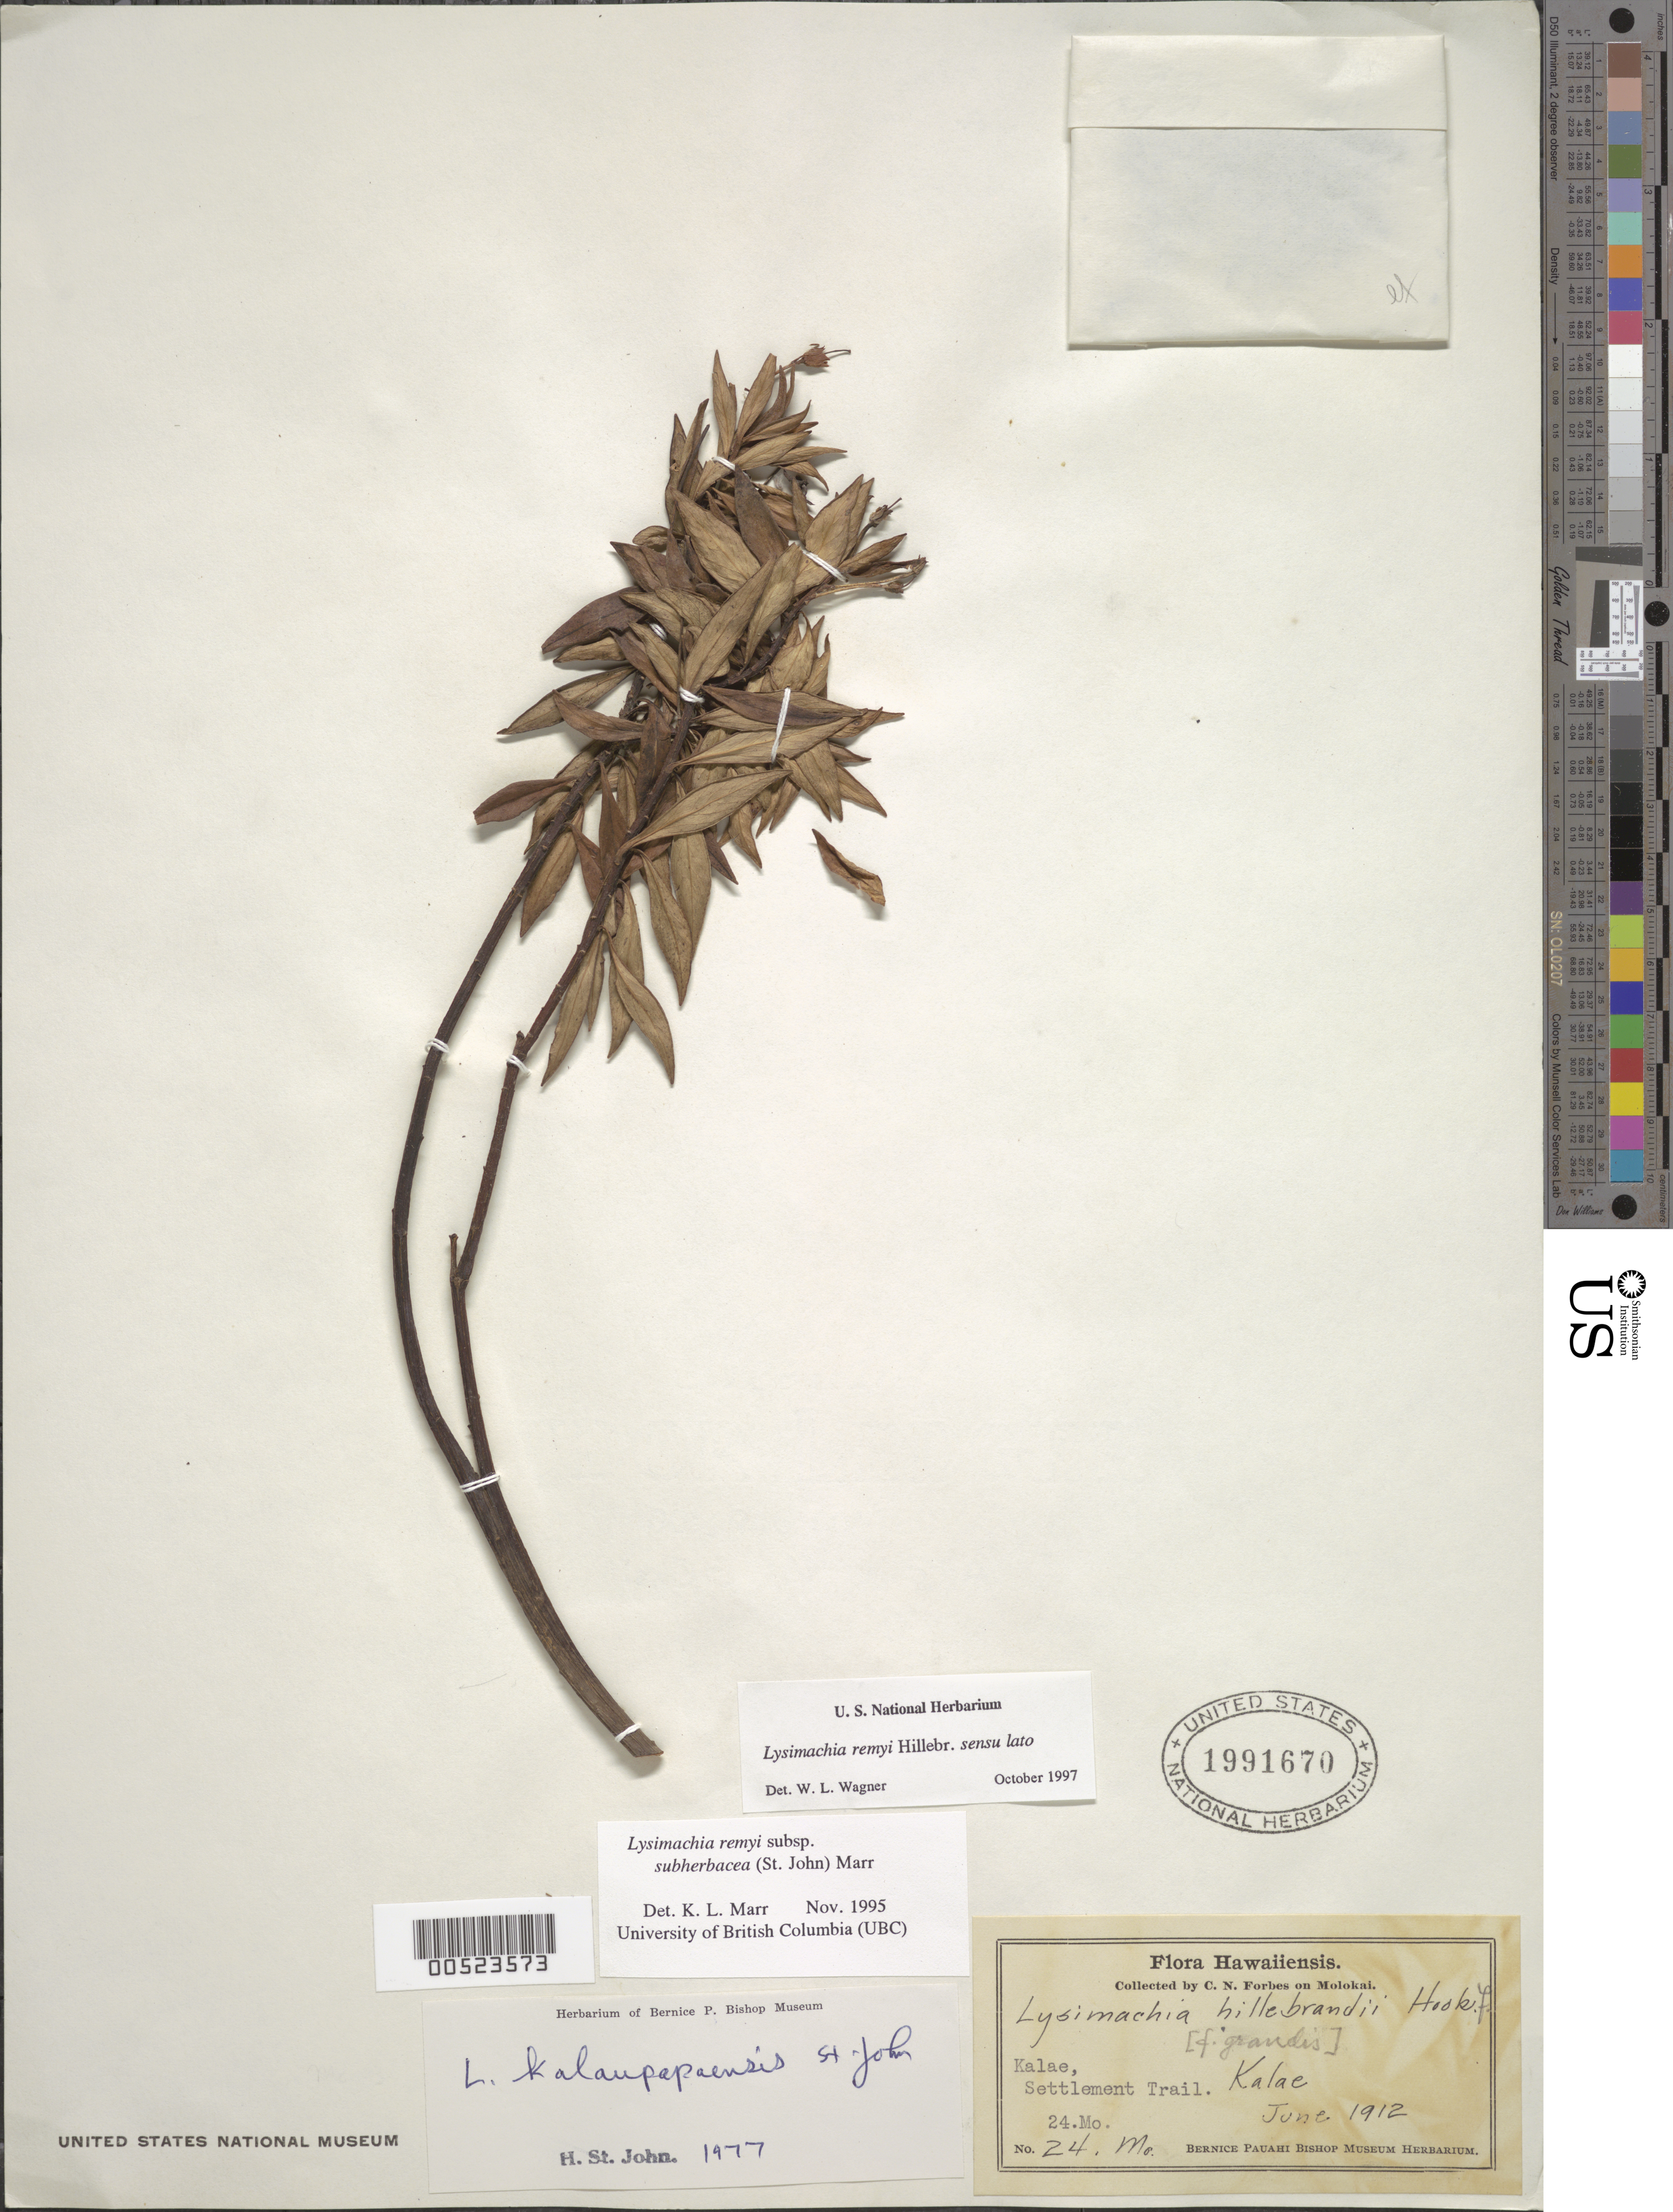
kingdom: Plantae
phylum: Tracheophyta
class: Magnoliopsida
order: Ericales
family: Primulaceae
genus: Lysimachia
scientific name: Lysimachia remyi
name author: Hillebr.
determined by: Wagner, W. L., (BOT), Smithsonian Institution - National Museum of Natural History (UNITED STATES)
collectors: C. N. Forbes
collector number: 24.Mo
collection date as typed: Jun 1912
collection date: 1912-06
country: United States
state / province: Hawaii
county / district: Maui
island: Moloka'i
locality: Kalae, Settlement Trail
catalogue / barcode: US 1991670